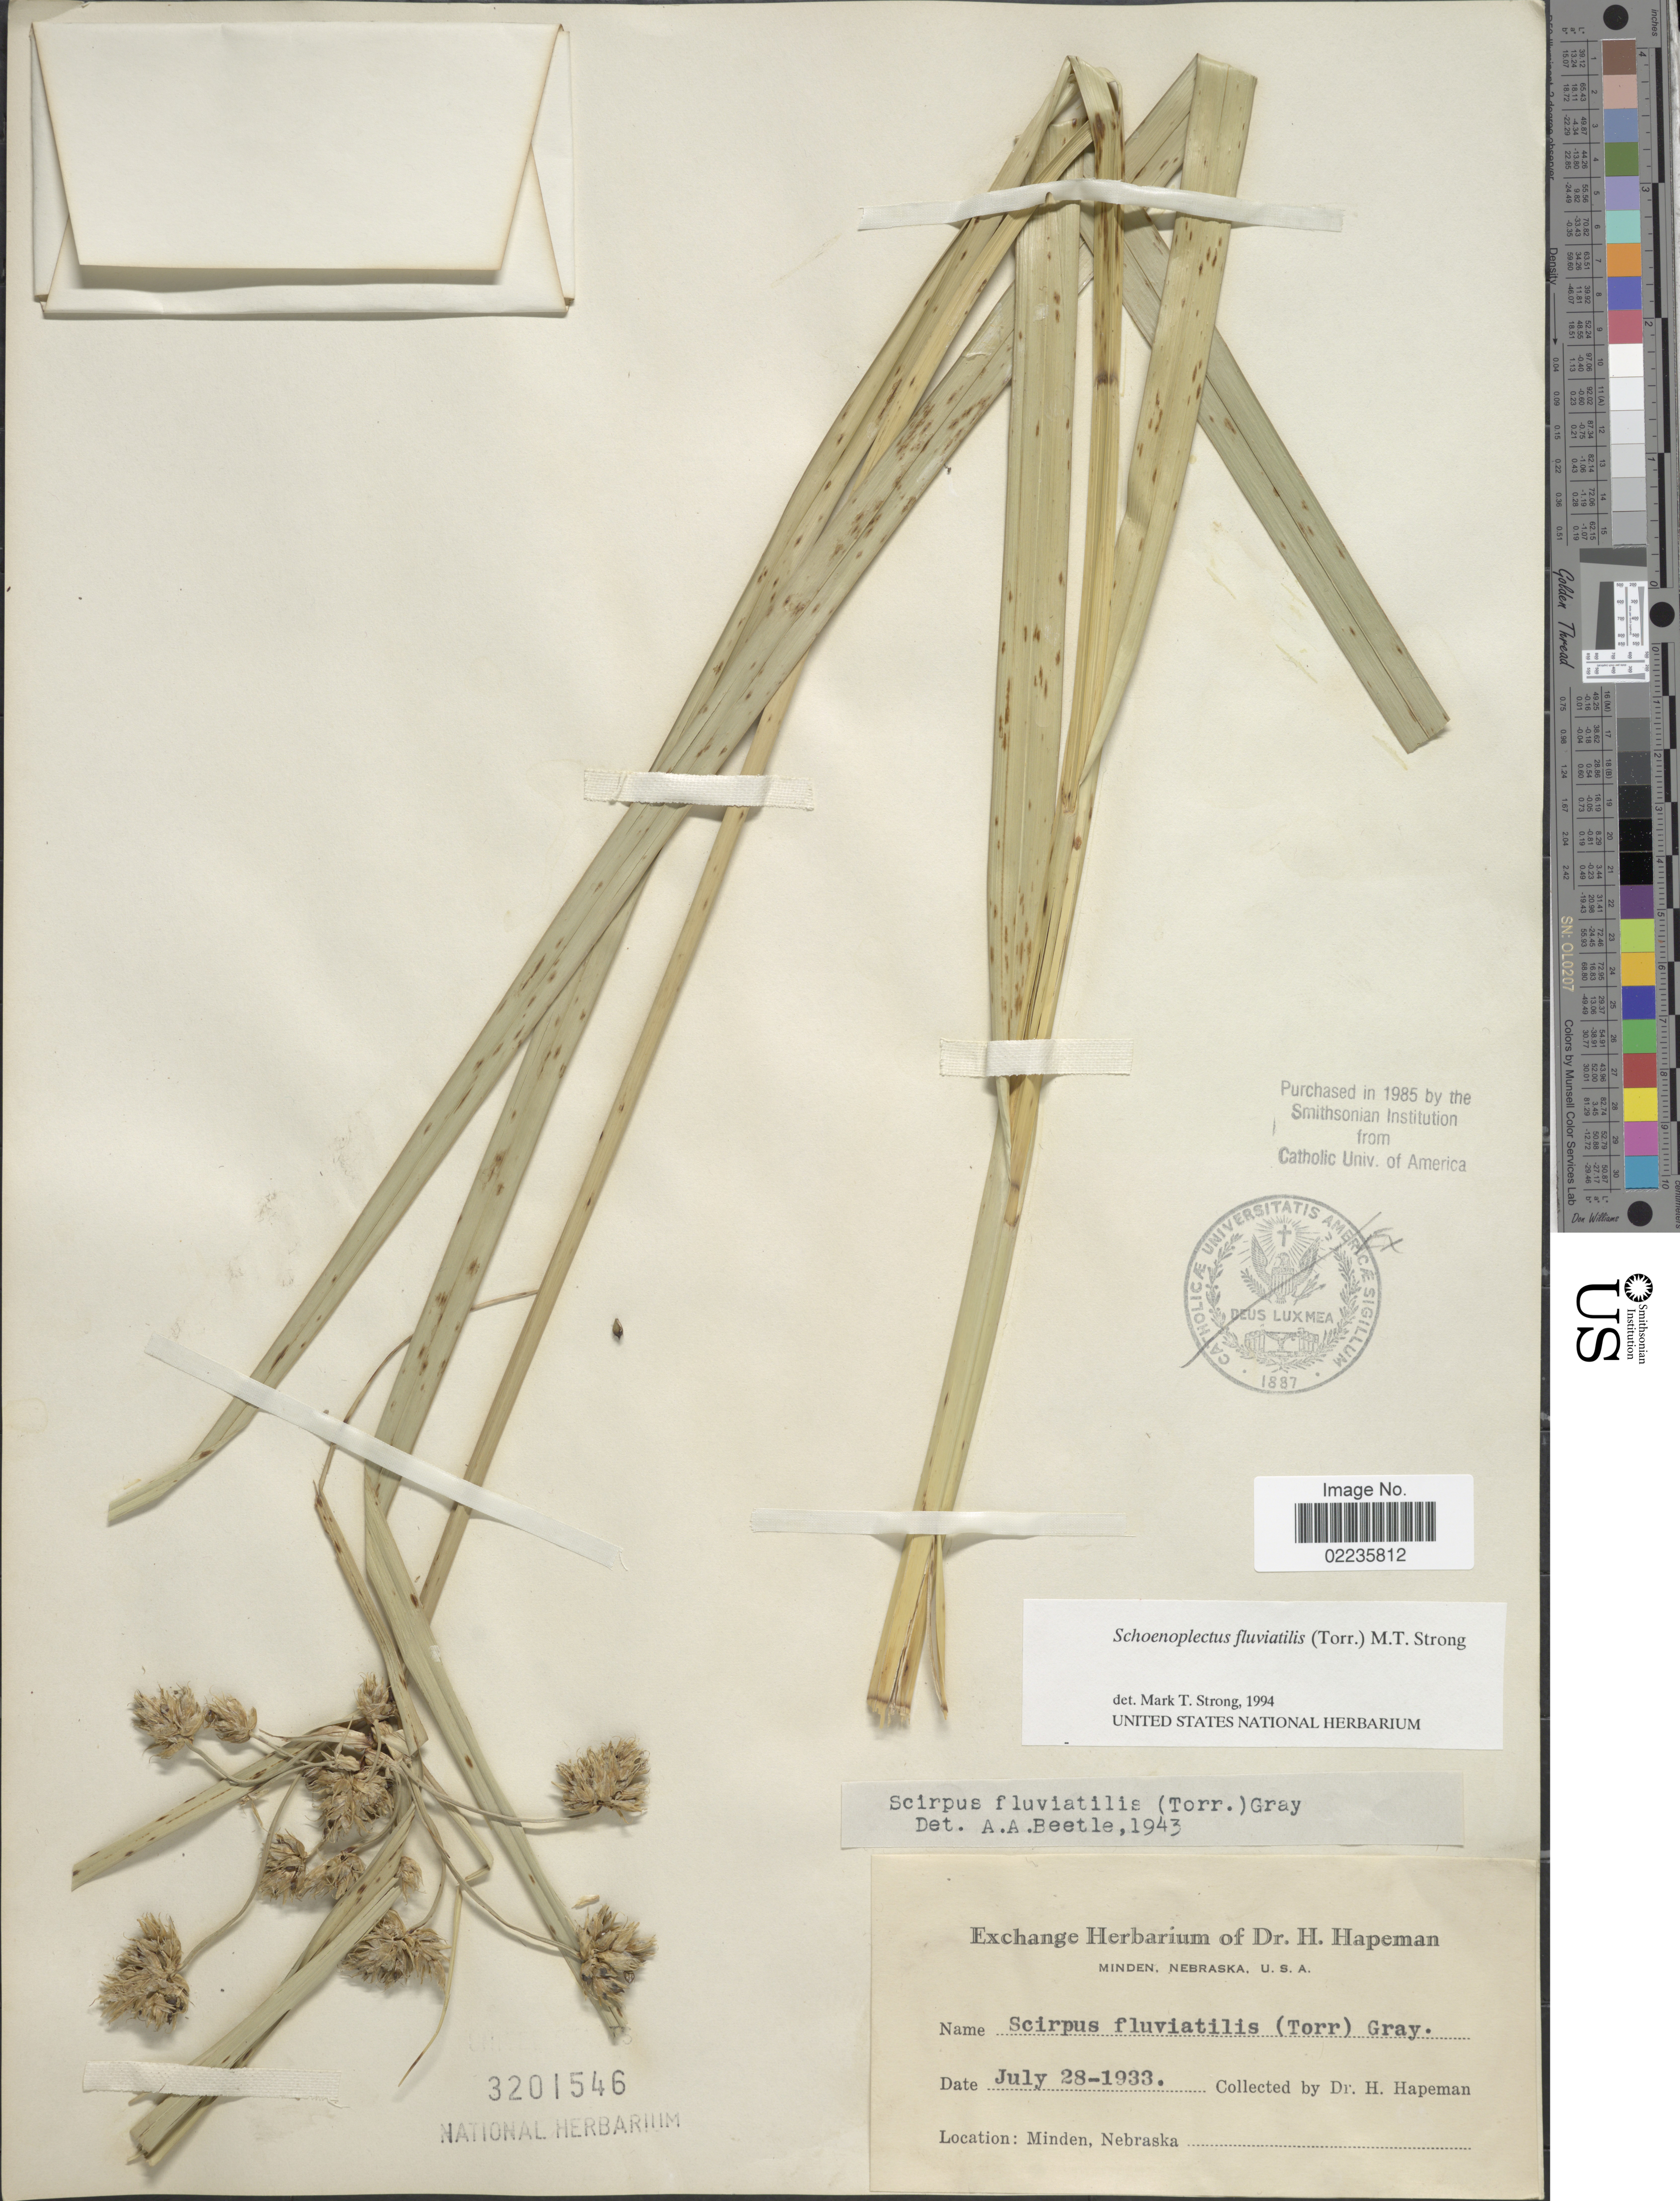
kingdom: Plantae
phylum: Tracheophyta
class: Liliopsida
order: Poales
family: Cyperaceae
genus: Bolboschoenus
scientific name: Bolboschoenus fluviatilis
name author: (Torr.) Soják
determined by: Strong, M. T., (US), Smithsonian Institution - National Museum of Natural History (UNITED STATES)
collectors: H. Hapeman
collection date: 1933-07-28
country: United States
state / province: Nebraska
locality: Minden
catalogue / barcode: US 3201546